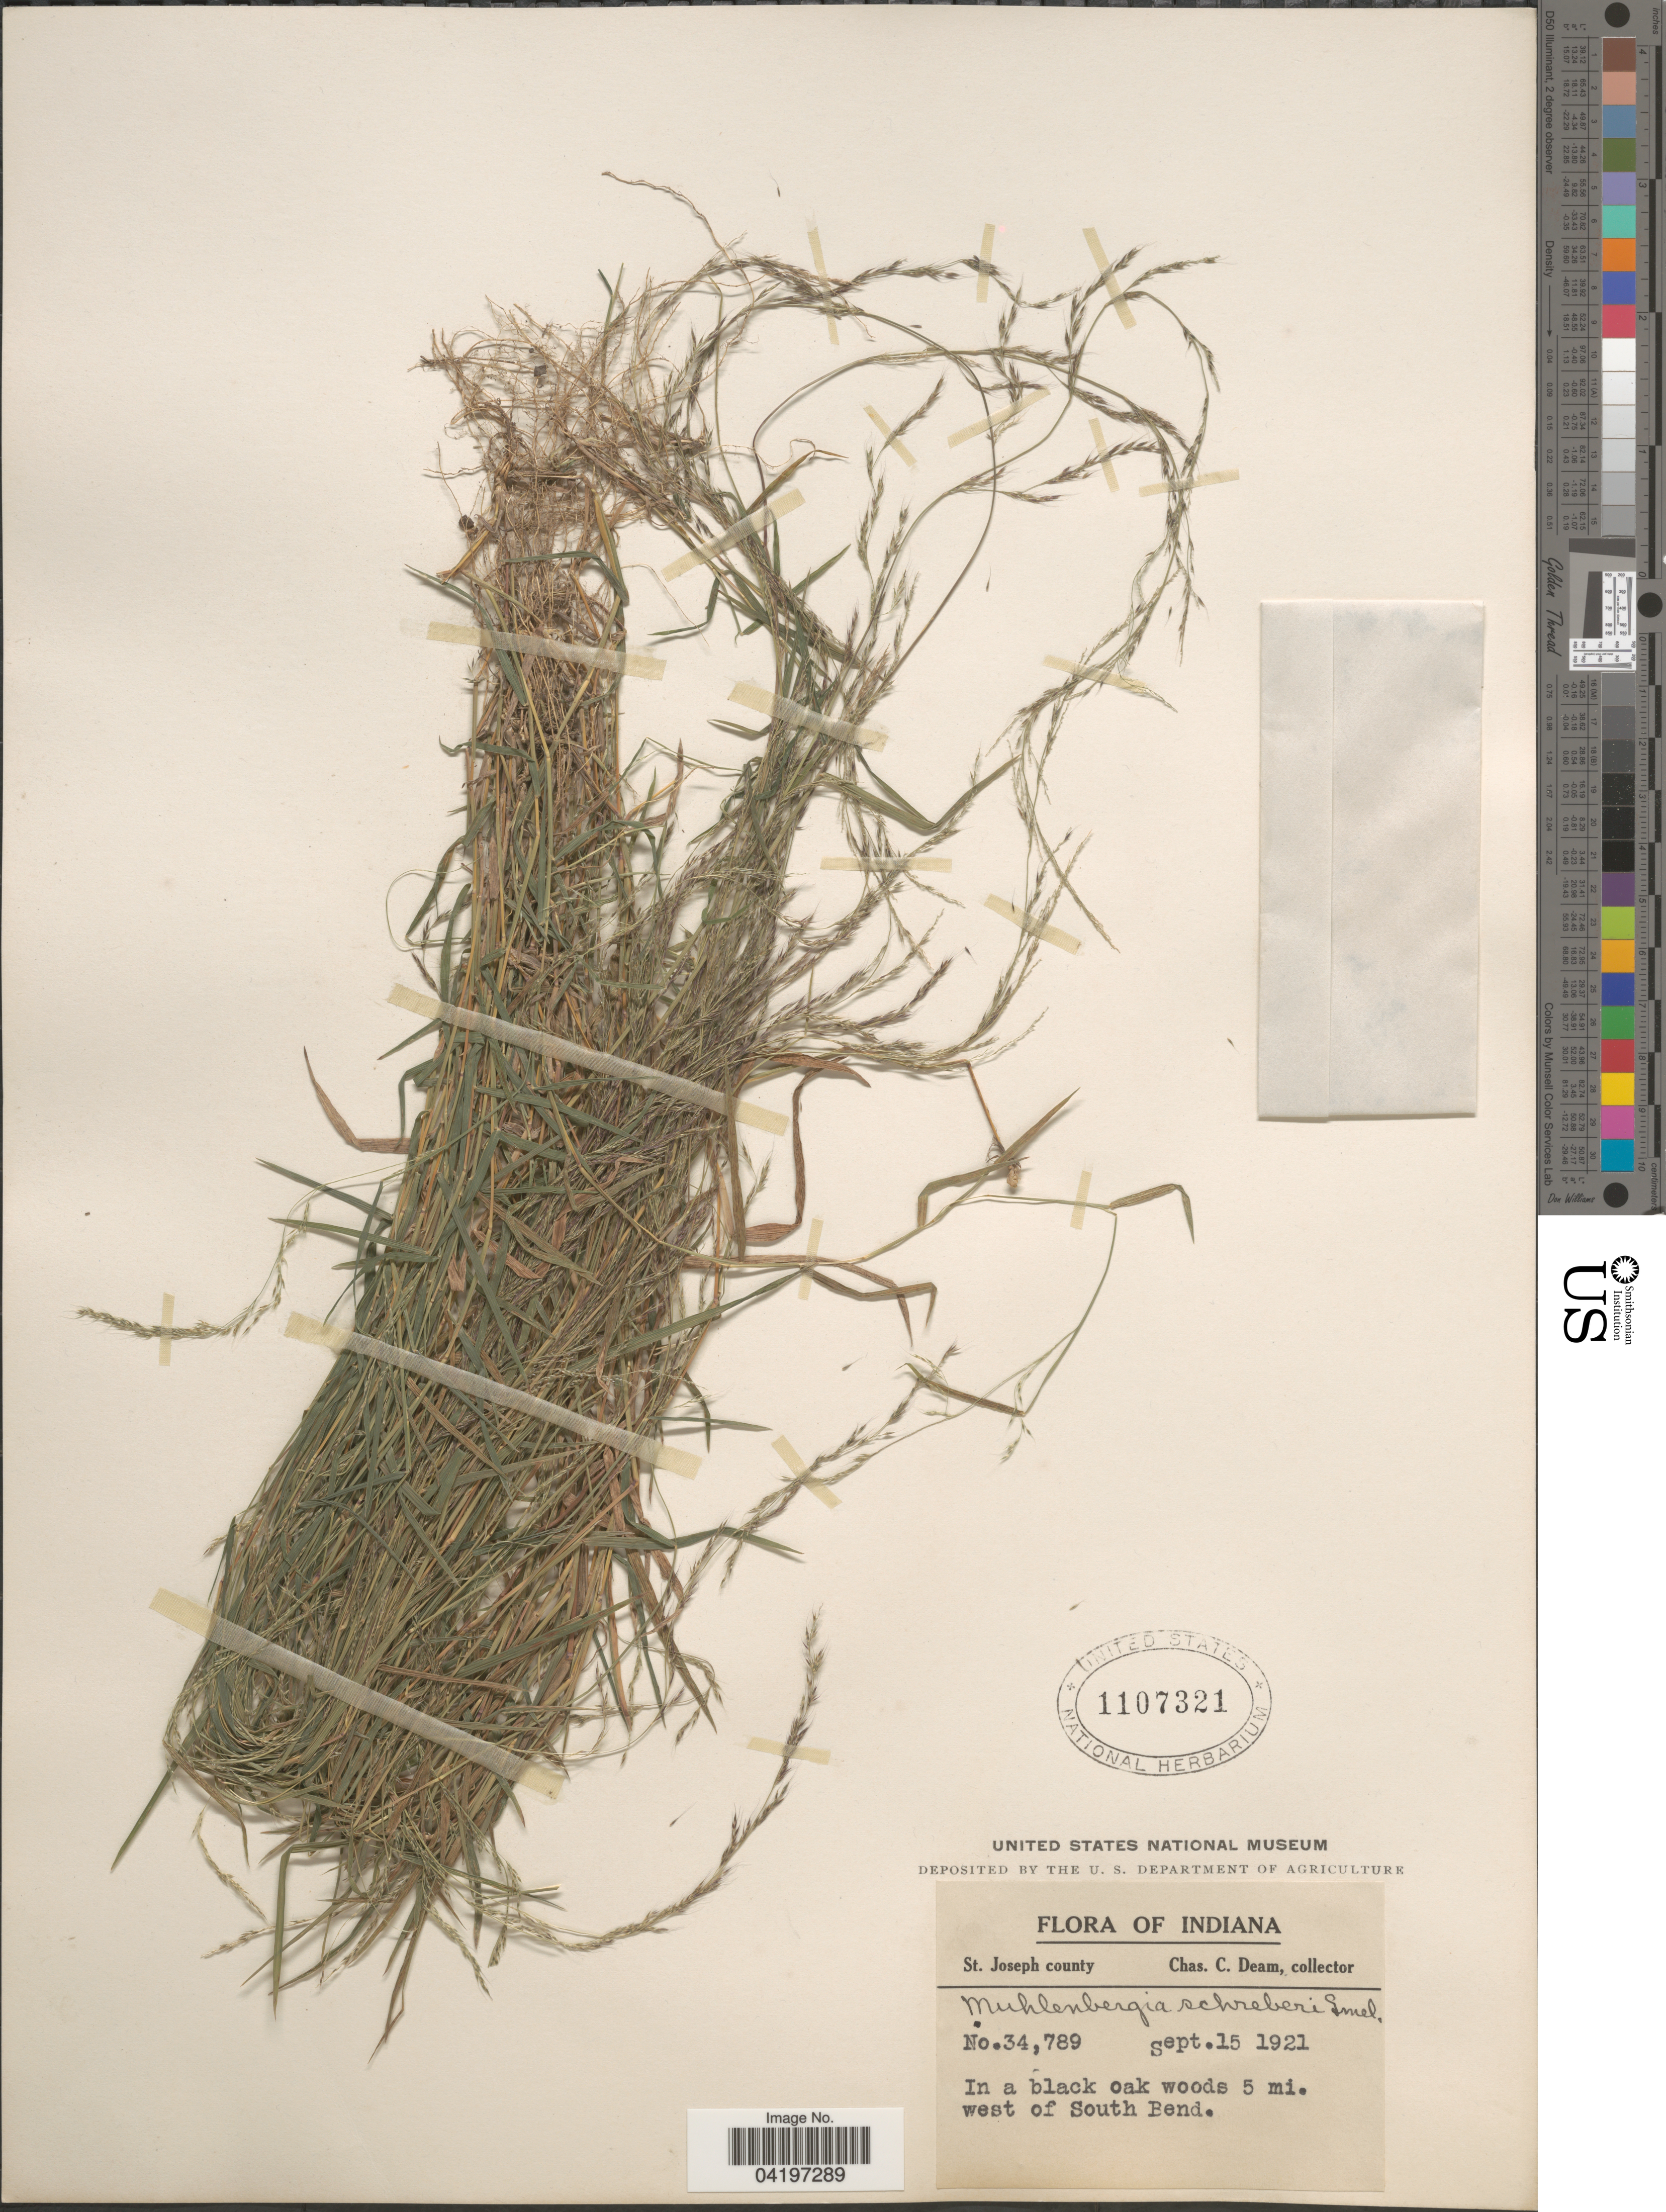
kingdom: Plantae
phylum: Tracheophyta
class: Liliopsida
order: Poales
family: Poaceae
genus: Muhlenbergia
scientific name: Muhlenbergia schreberi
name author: J.F. Gmel.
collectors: C. C. Deam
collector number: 34789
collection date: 1921-09-15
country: United States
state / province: Indiana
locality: St. Joseph county. In a black oak woods 5 mi. west of South Bend.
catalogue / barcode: US 1107321